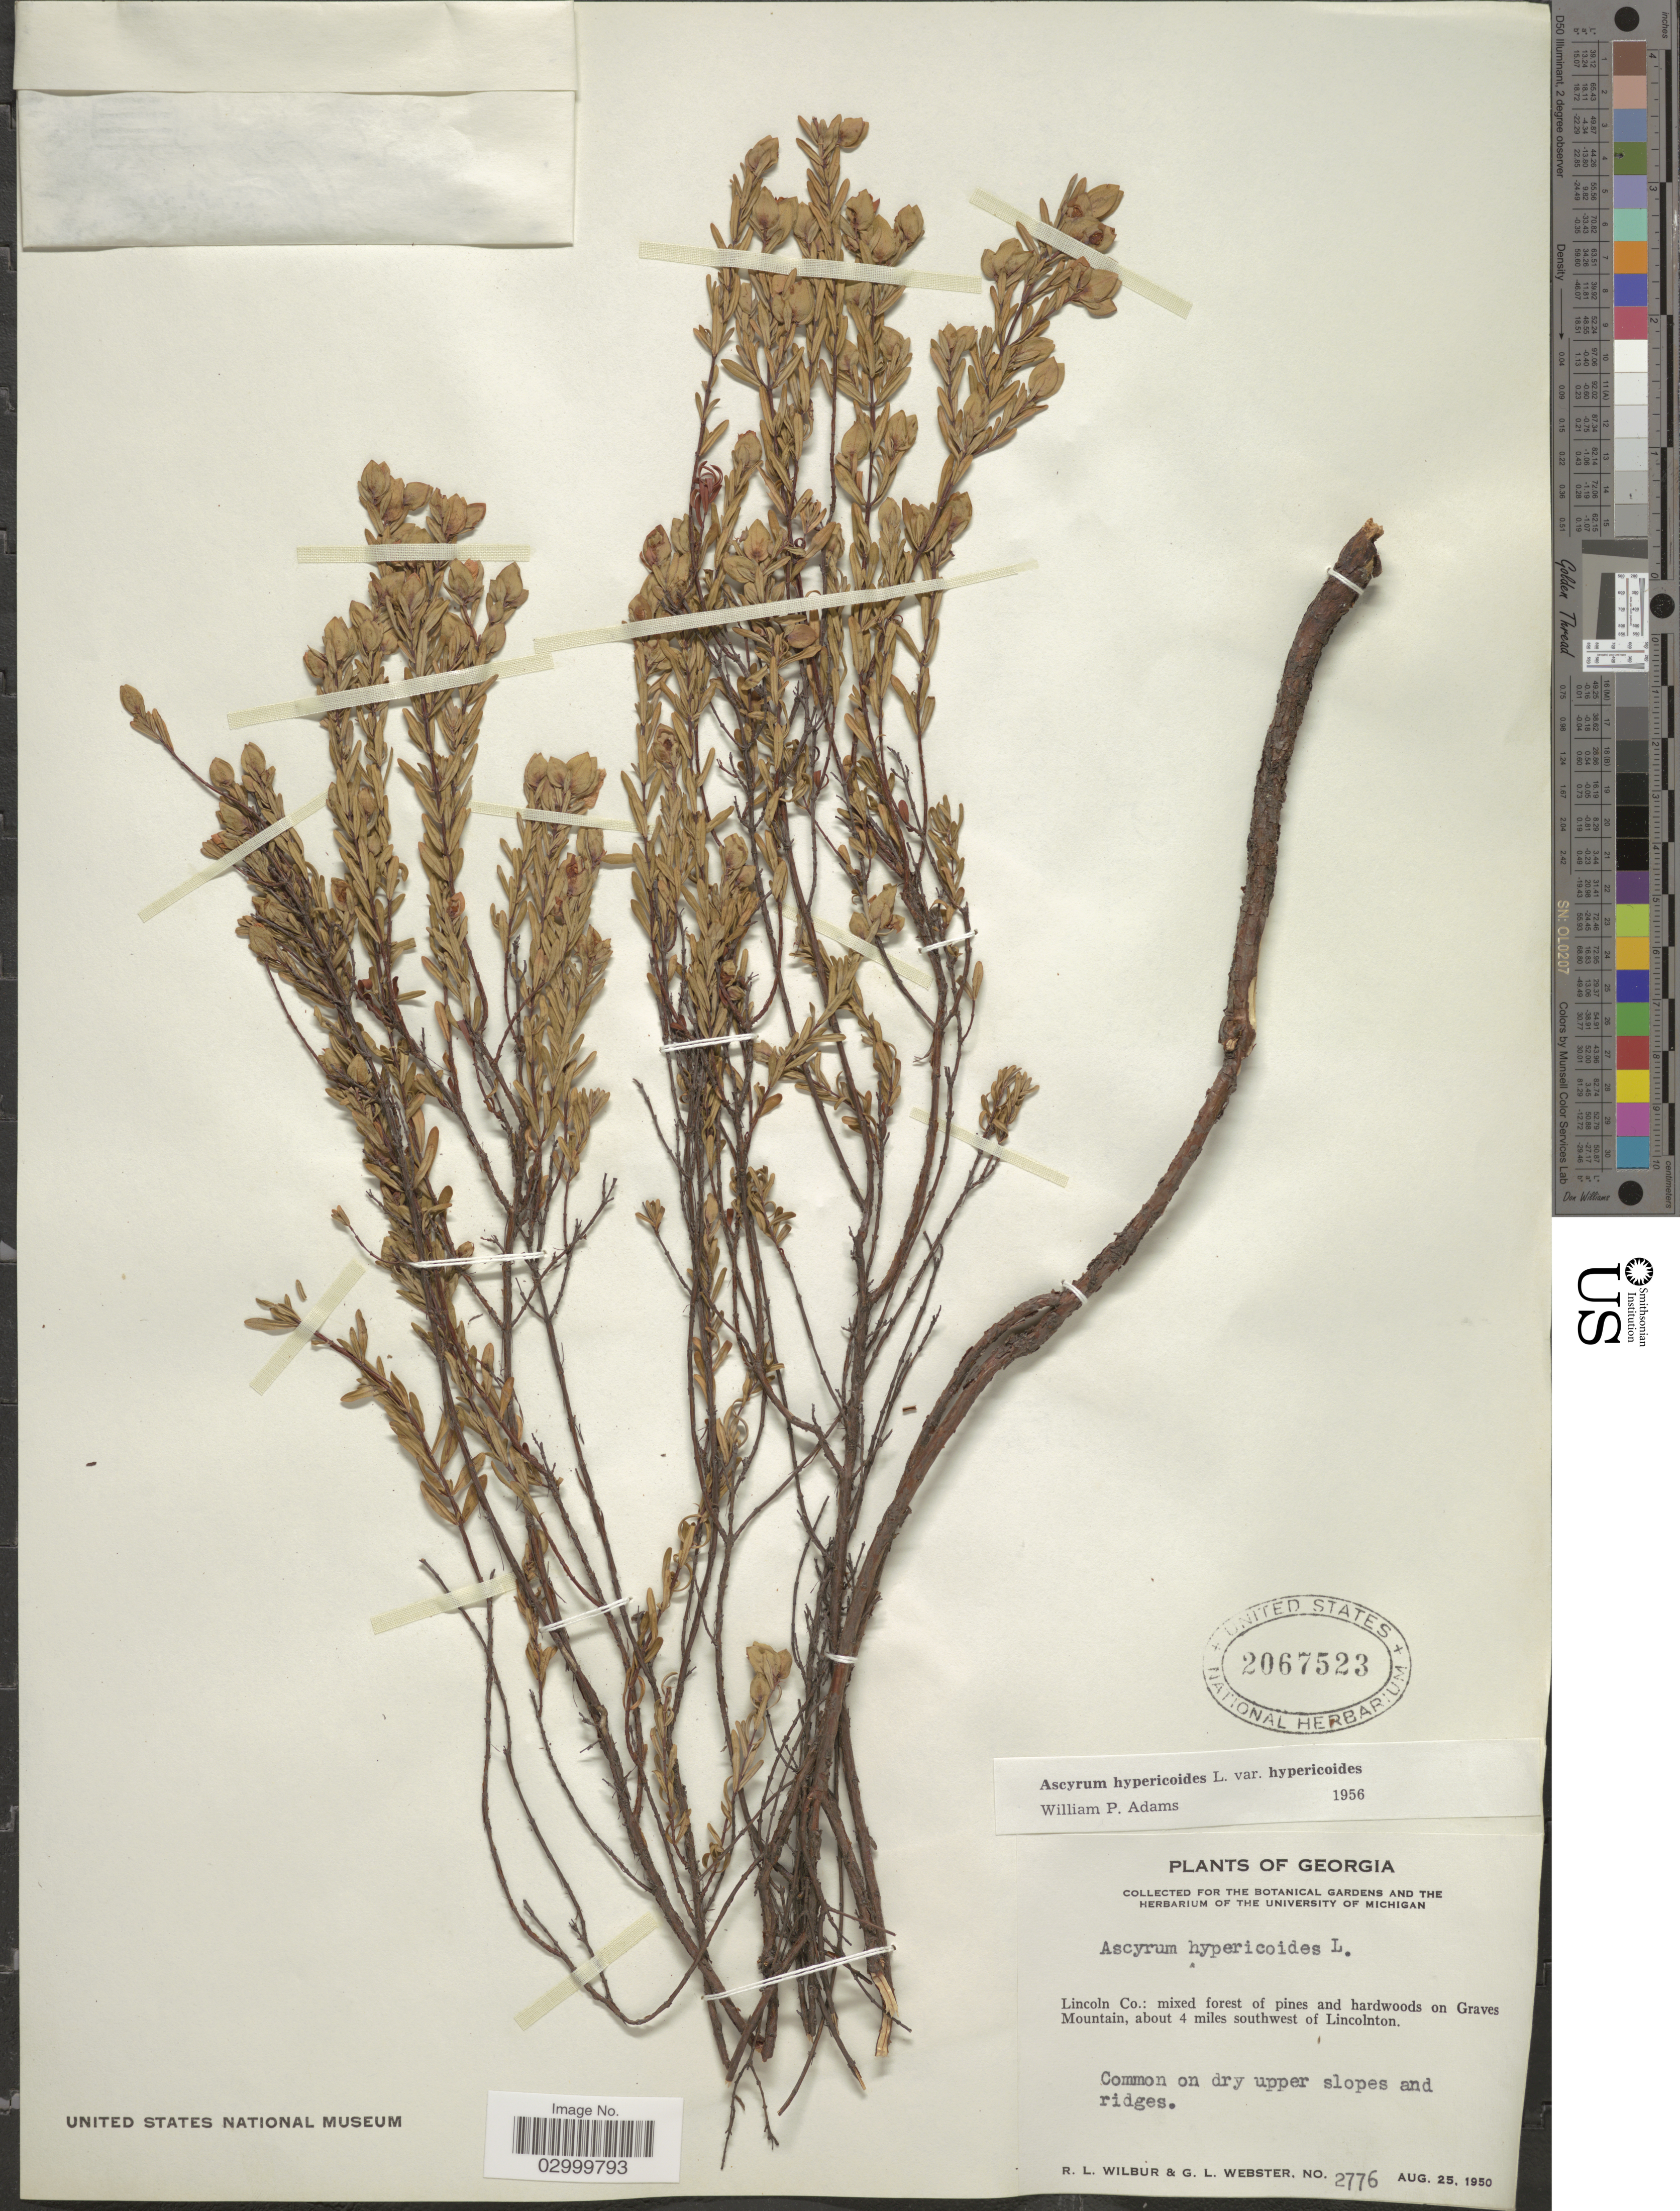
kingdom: Plantae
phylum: Tracheophyta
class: Magnoliopsida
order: Malpighiales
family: Hypericaceae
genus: Hypericum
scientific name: Hypericum hypericoides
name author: (L.) Crantz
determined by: Strong, Mark T., (BOT), Smithsonian Institution - National Museum of Natural History (UNITED STATES)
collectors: R. L. Wilbur & G. L. Webster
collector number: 2776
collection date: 1950-08-25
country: United States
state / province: Georgia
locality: Lincoln Co.: mixed forest of pines and hardwoods on Graves Mountain, about 4 miles southwest of Lincolnton.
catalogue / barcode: US 2067523